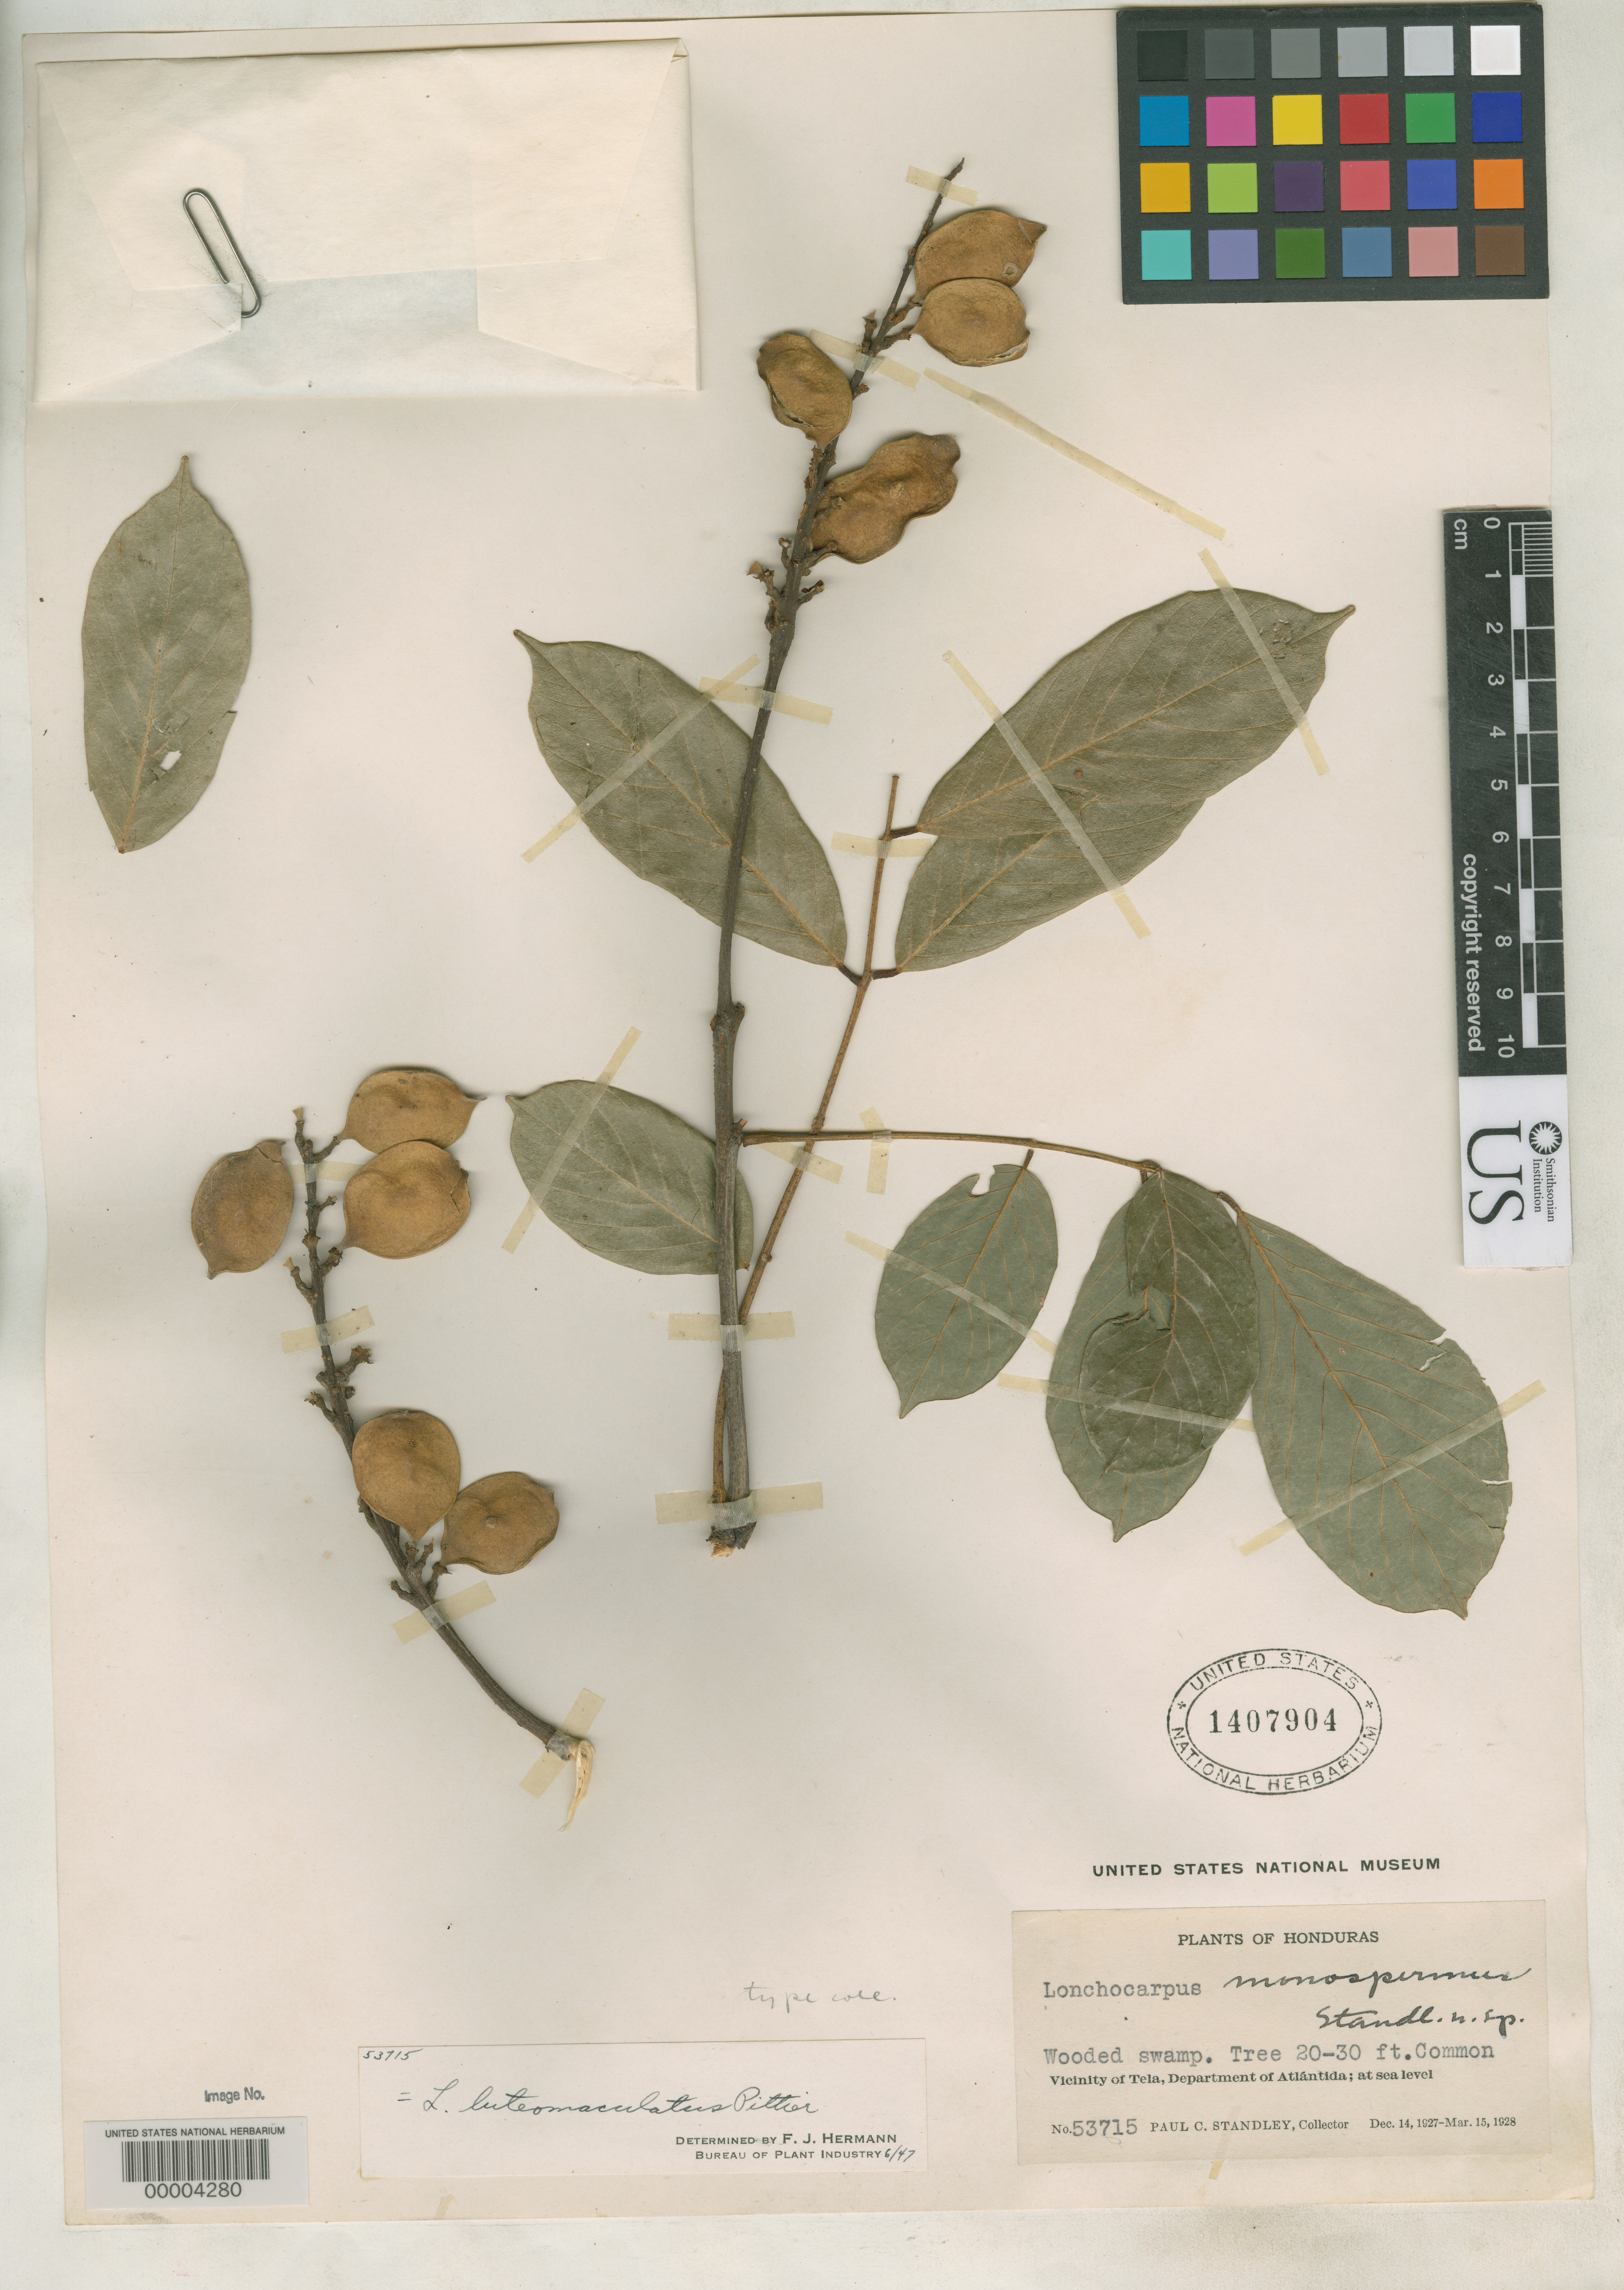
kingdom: Plantae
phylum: Tracheophyta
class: Magnoliopsida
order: Fabales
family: Fabaceae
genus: Lonchocarpus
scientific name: Lonchocarpus monospermus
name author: Standl.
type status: Isotype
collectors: P. C. Standley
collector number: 53715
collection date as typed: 14 Dec 1927 to 15 Mar 1928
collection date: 1927-12-14/1928-03-15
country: Honduras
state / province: Atlántida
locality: Near Tela.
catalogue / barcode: US 1407904